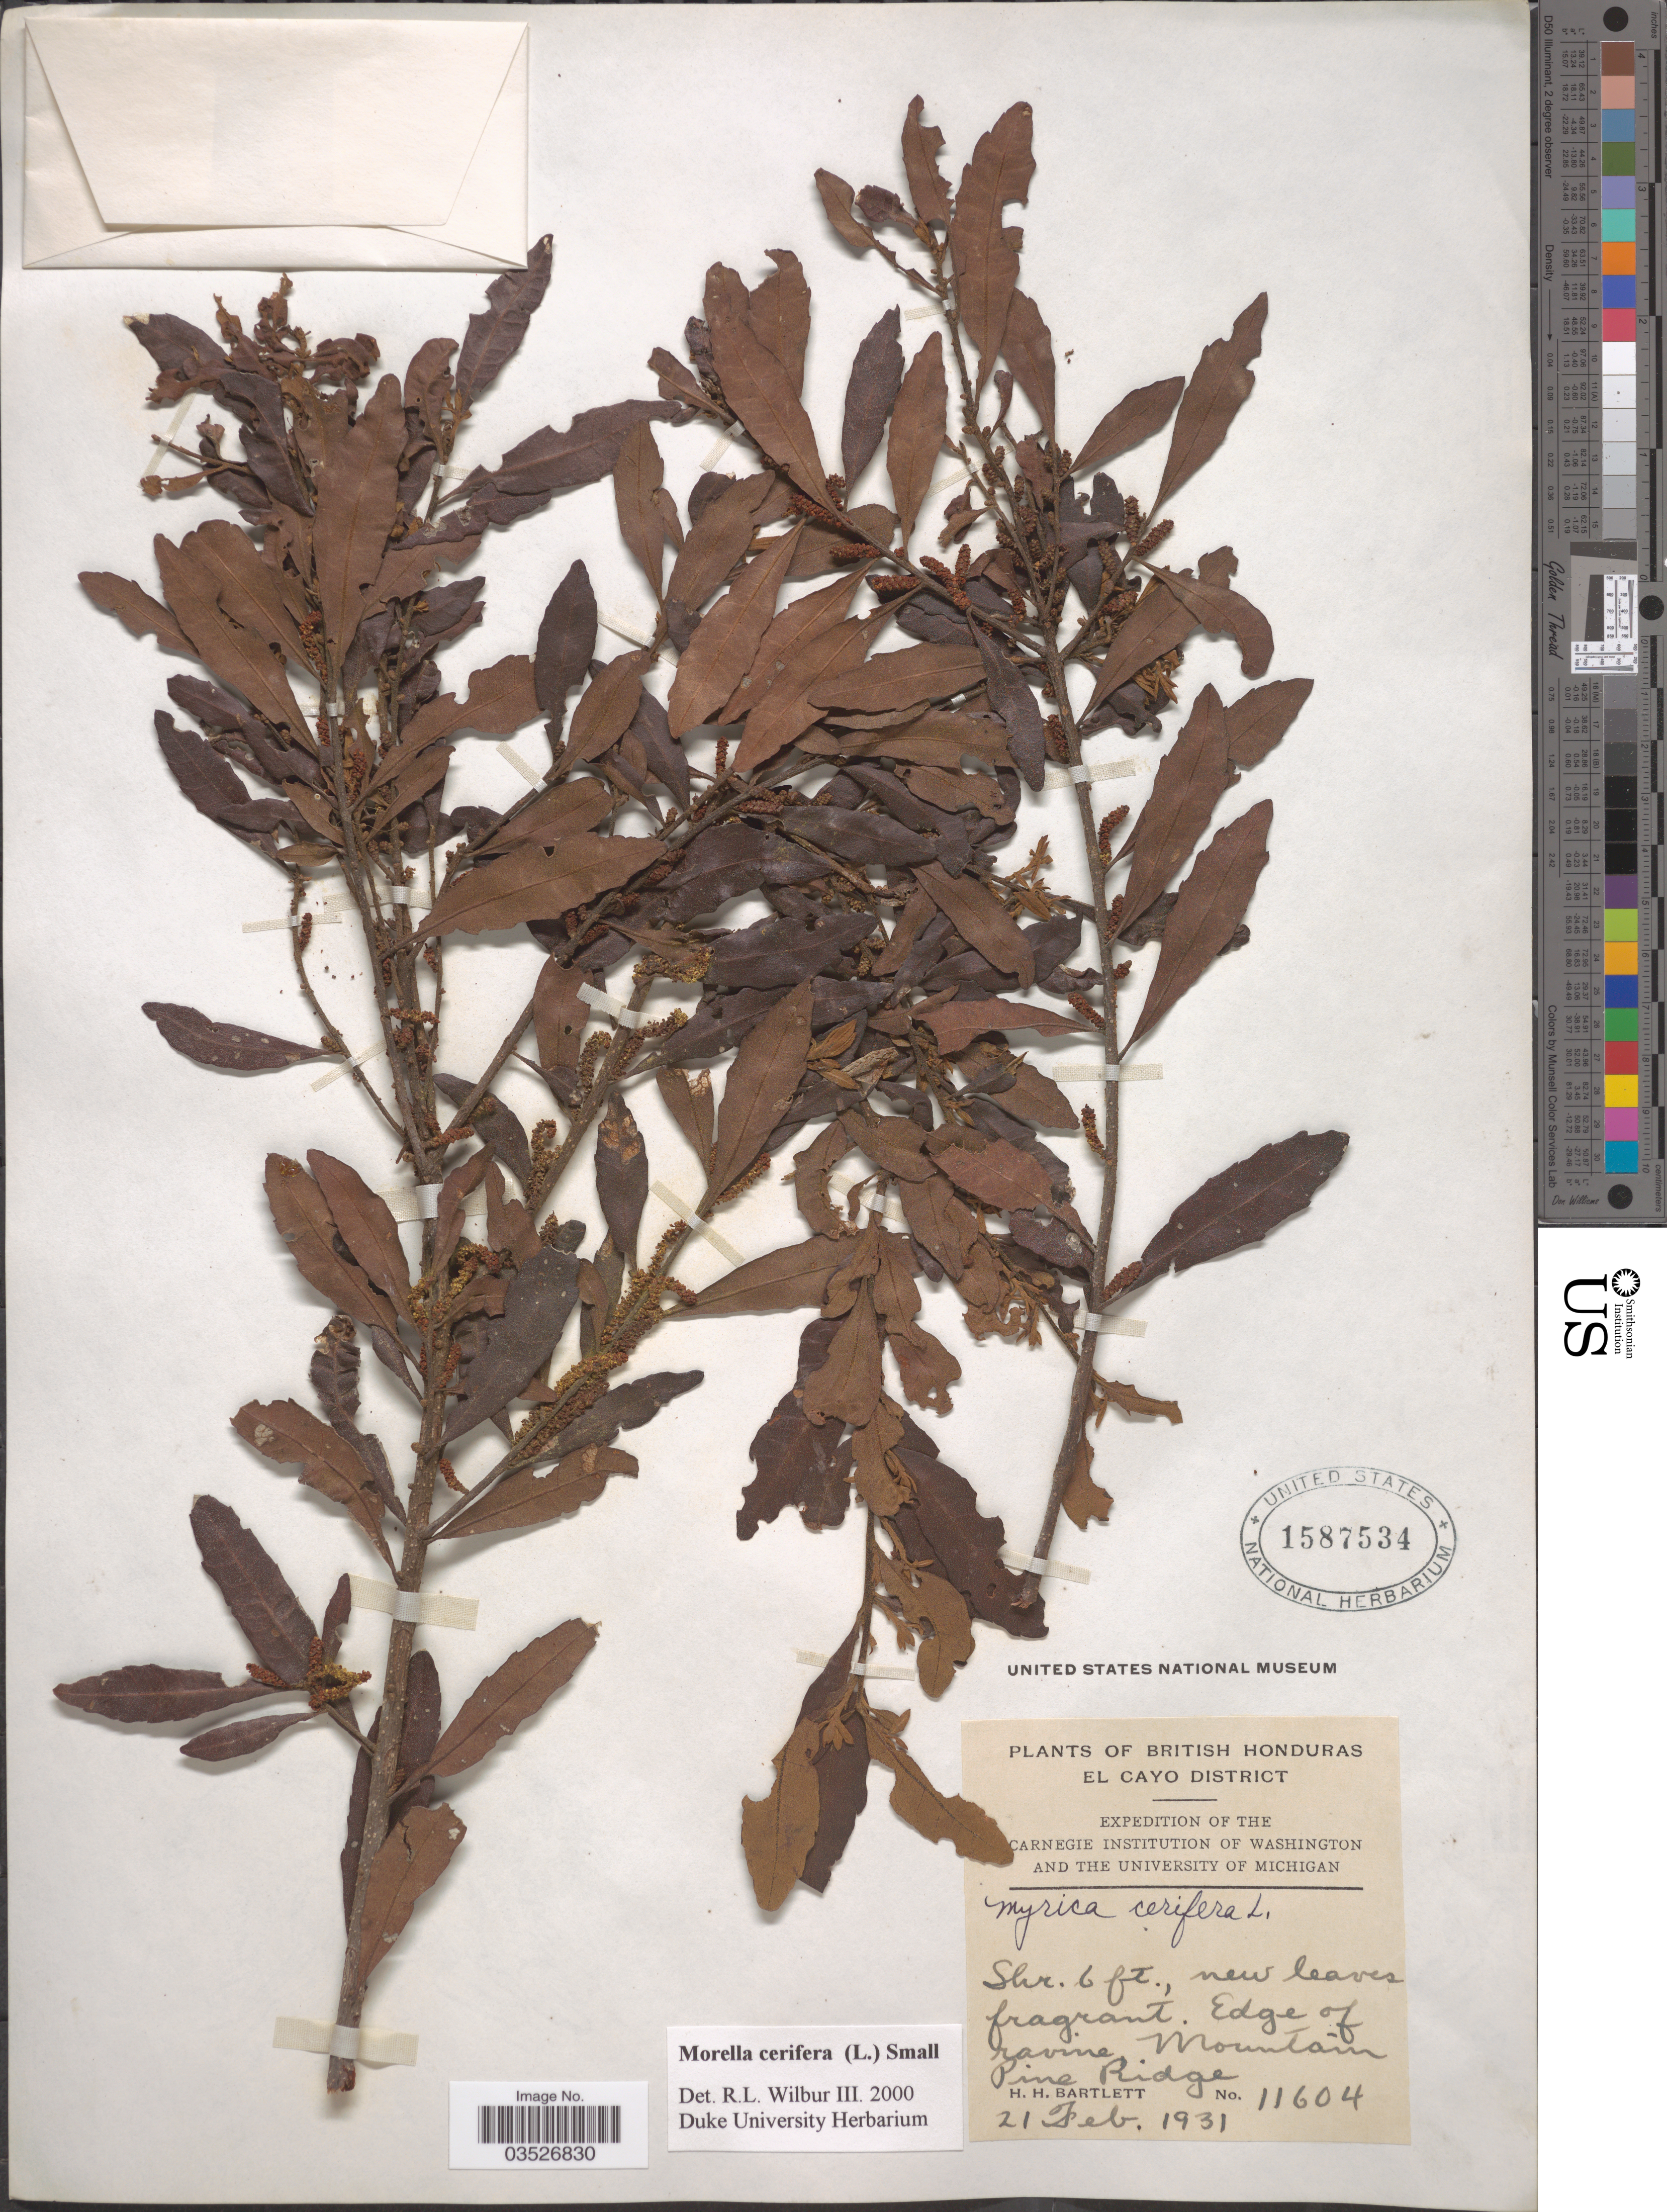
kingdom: Plantae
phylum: Tracheophyta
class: Magnoliopsida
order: Fagales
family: Myricaceae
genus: Morella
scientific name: Morella cerifera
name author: (L.) Small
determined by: Wilbur, R. L.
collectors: H. H. Bartlett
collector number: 11604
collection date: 1931-02-21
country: Belize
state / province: Cayo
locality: British Honduras. El Cayo District. Edge of ravine Mountain Pine Ridge.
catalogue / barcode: US 1587534